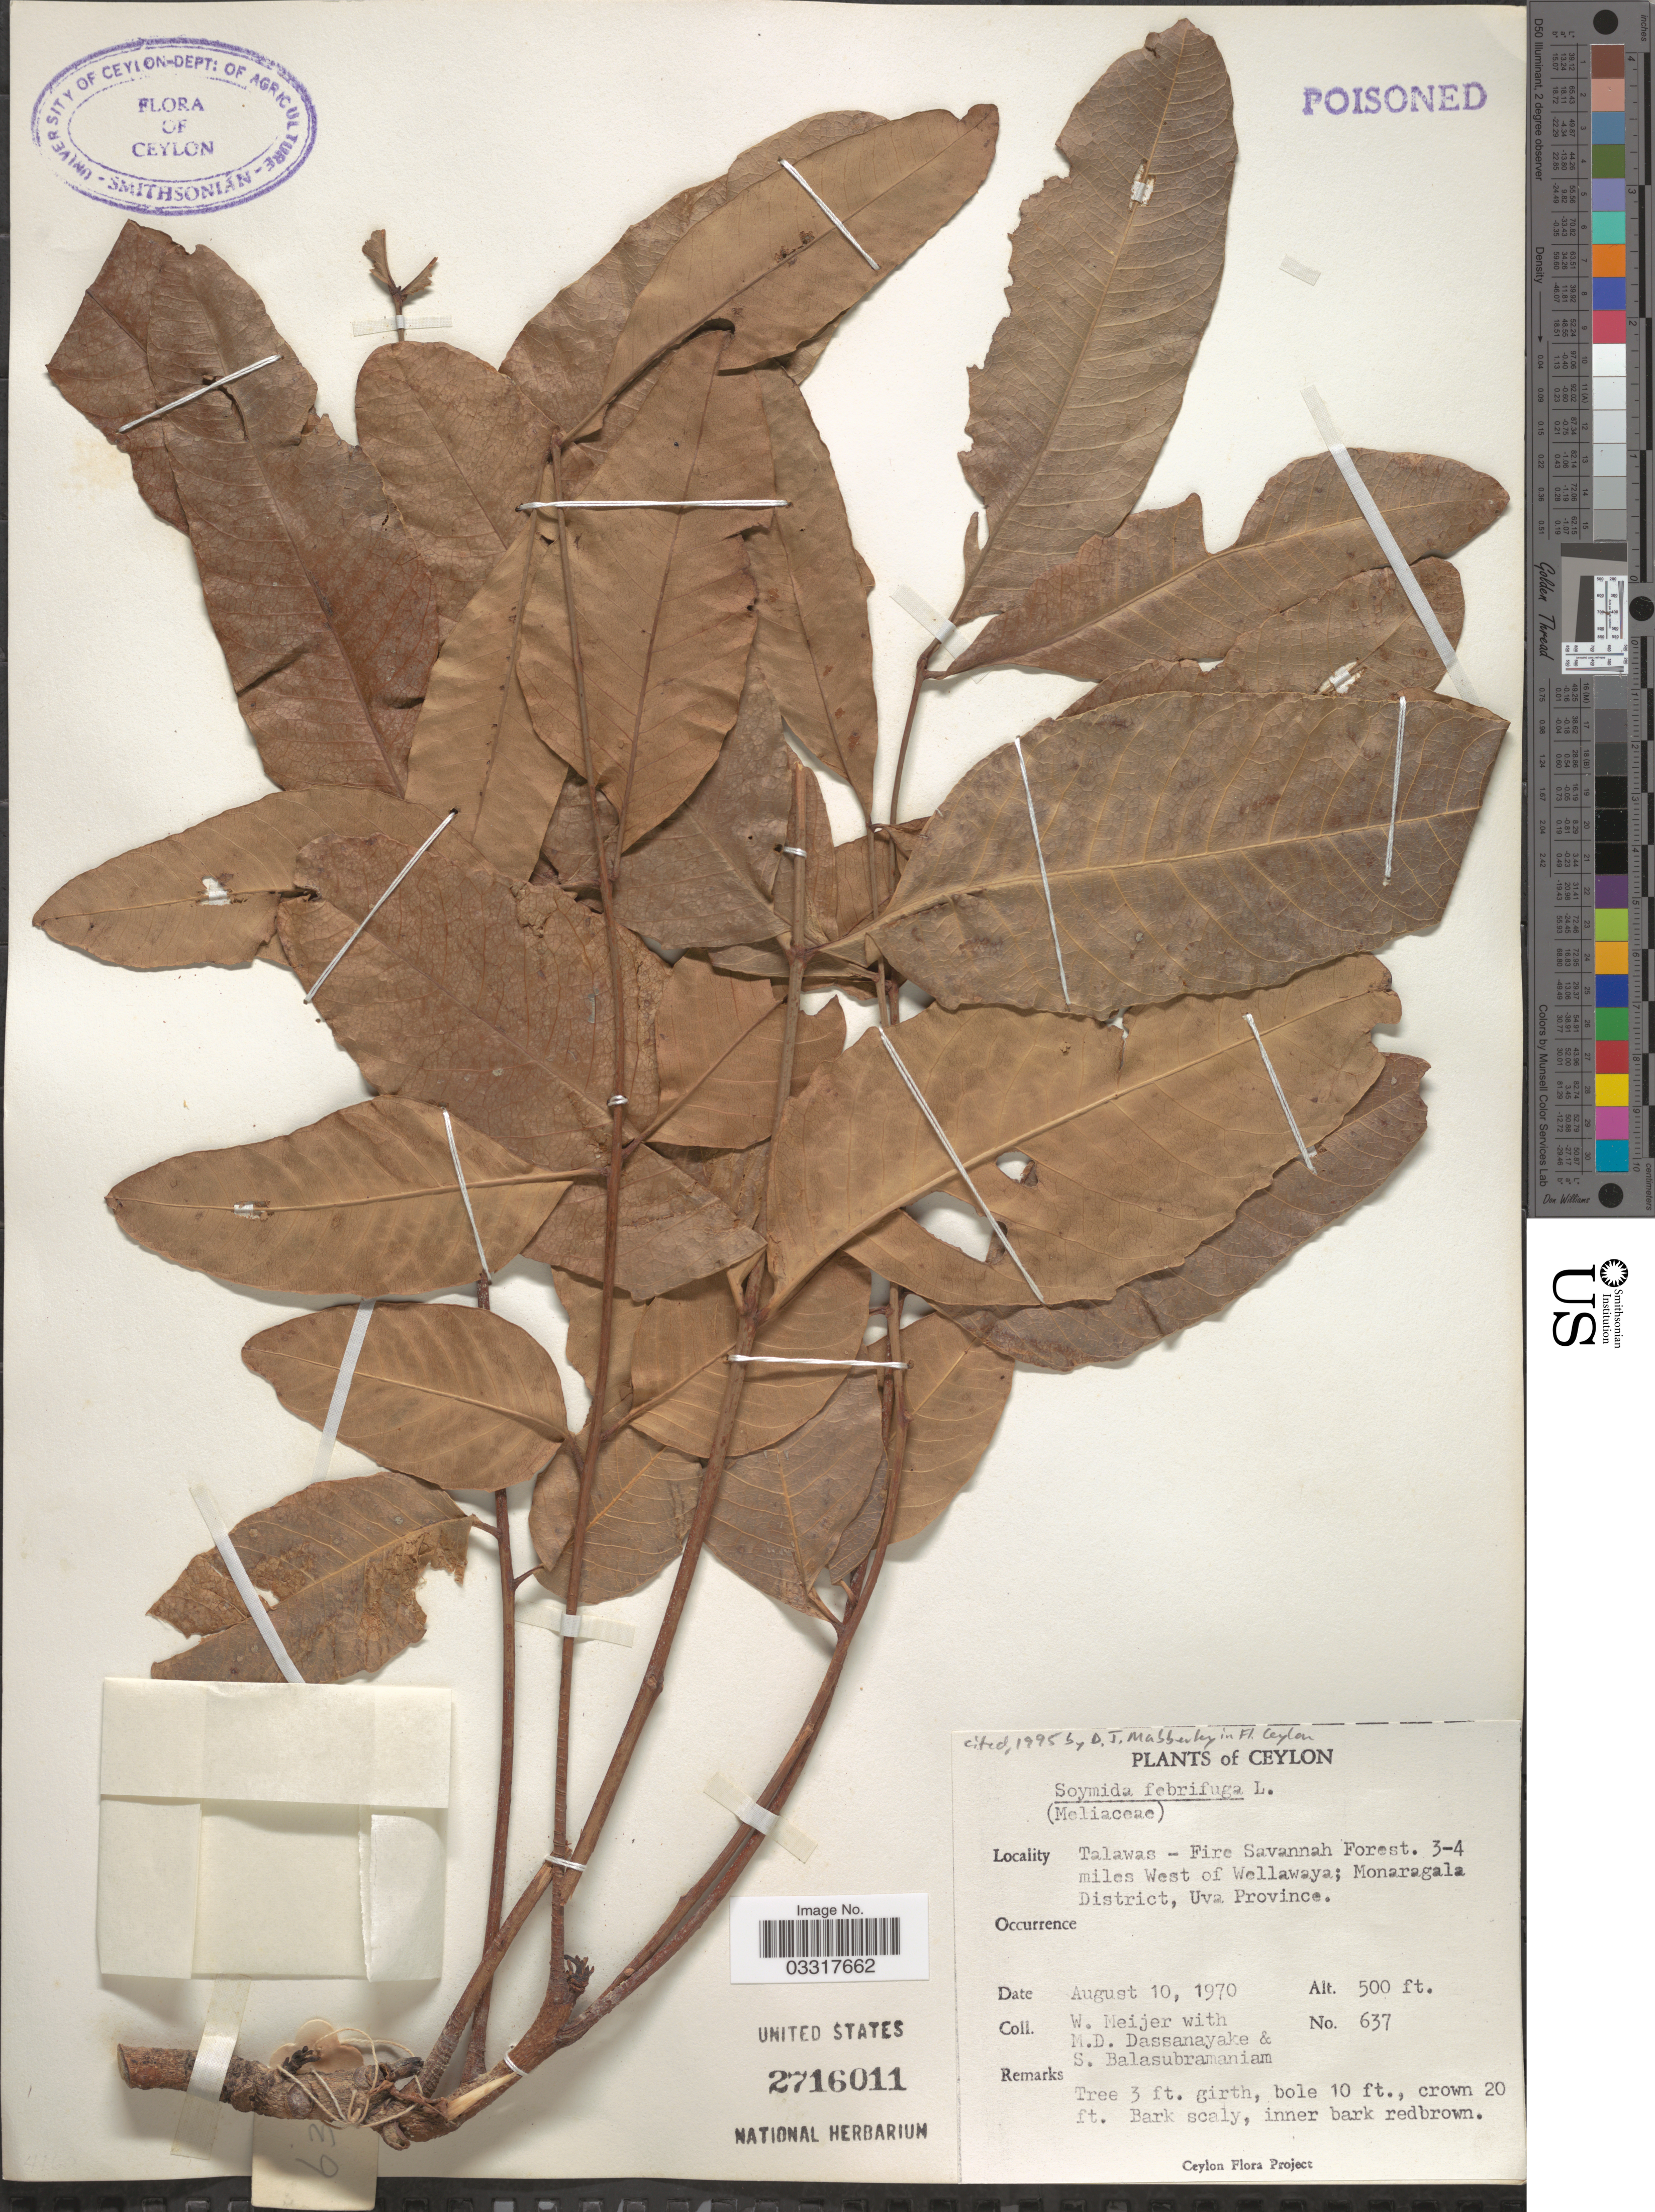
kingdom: Plantae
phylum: Tracheophyta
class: Magnoliopsida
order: Sapindales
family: Meliaceae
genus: Soymida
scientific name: Soymida febrifuga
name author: (Roxb.) A. Juss.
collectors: W. Meijer, M. D. Dassanayake & S. Balasubramaniam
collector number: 637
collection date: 1970-08-10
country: Sri Lanka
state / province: Uva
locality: Ceylon, Talawas - Fire Savannah Forest. 3-4 miles west of Wellawaya; Monaragala District.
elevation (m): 152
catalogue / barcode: US 2716011